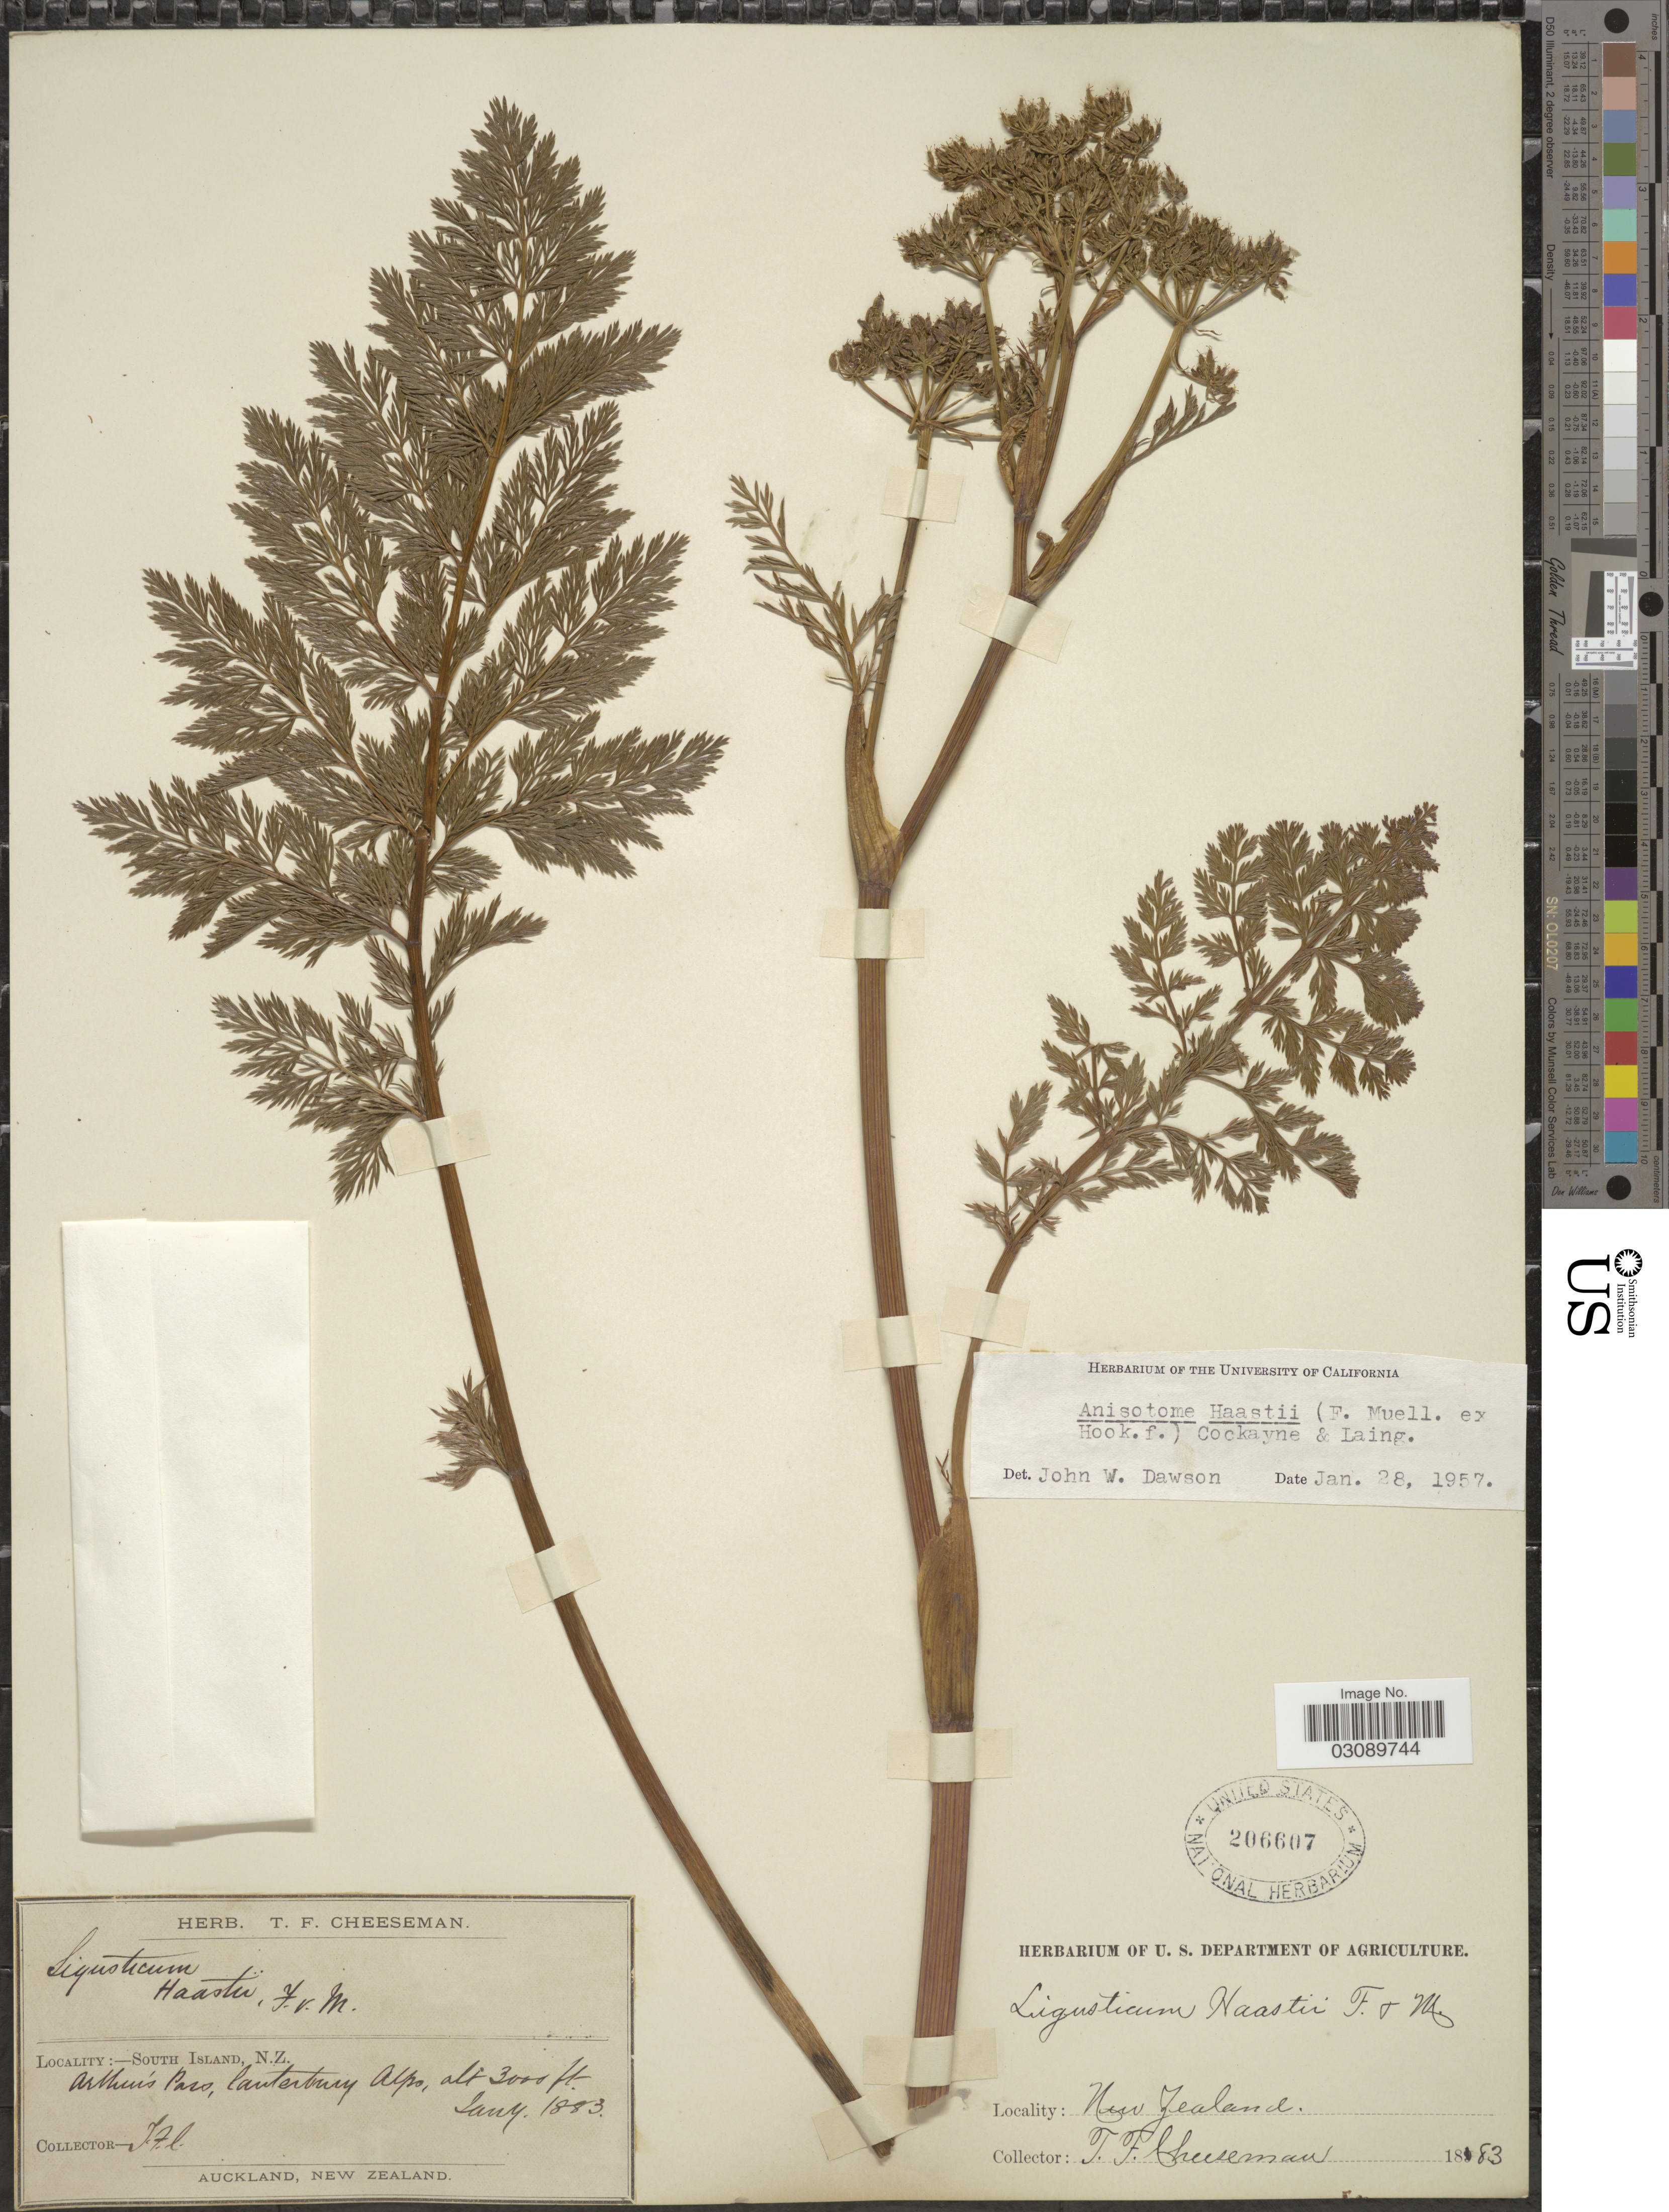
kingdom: Plantae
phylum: Tracheophyta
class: Magnoliopsida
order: Apiales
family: Apiaceae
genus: Anisotome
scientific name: Anisotome haastii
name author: (F. Muell. ex Hook. f.) Cockayne & Laing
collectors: T. F. Cheeseman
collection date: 1883-01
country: New Zealand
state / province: Canterbury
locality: South Island. Arthur's Pass, Canterbury Alps.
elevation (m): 914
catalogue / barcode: US 206607